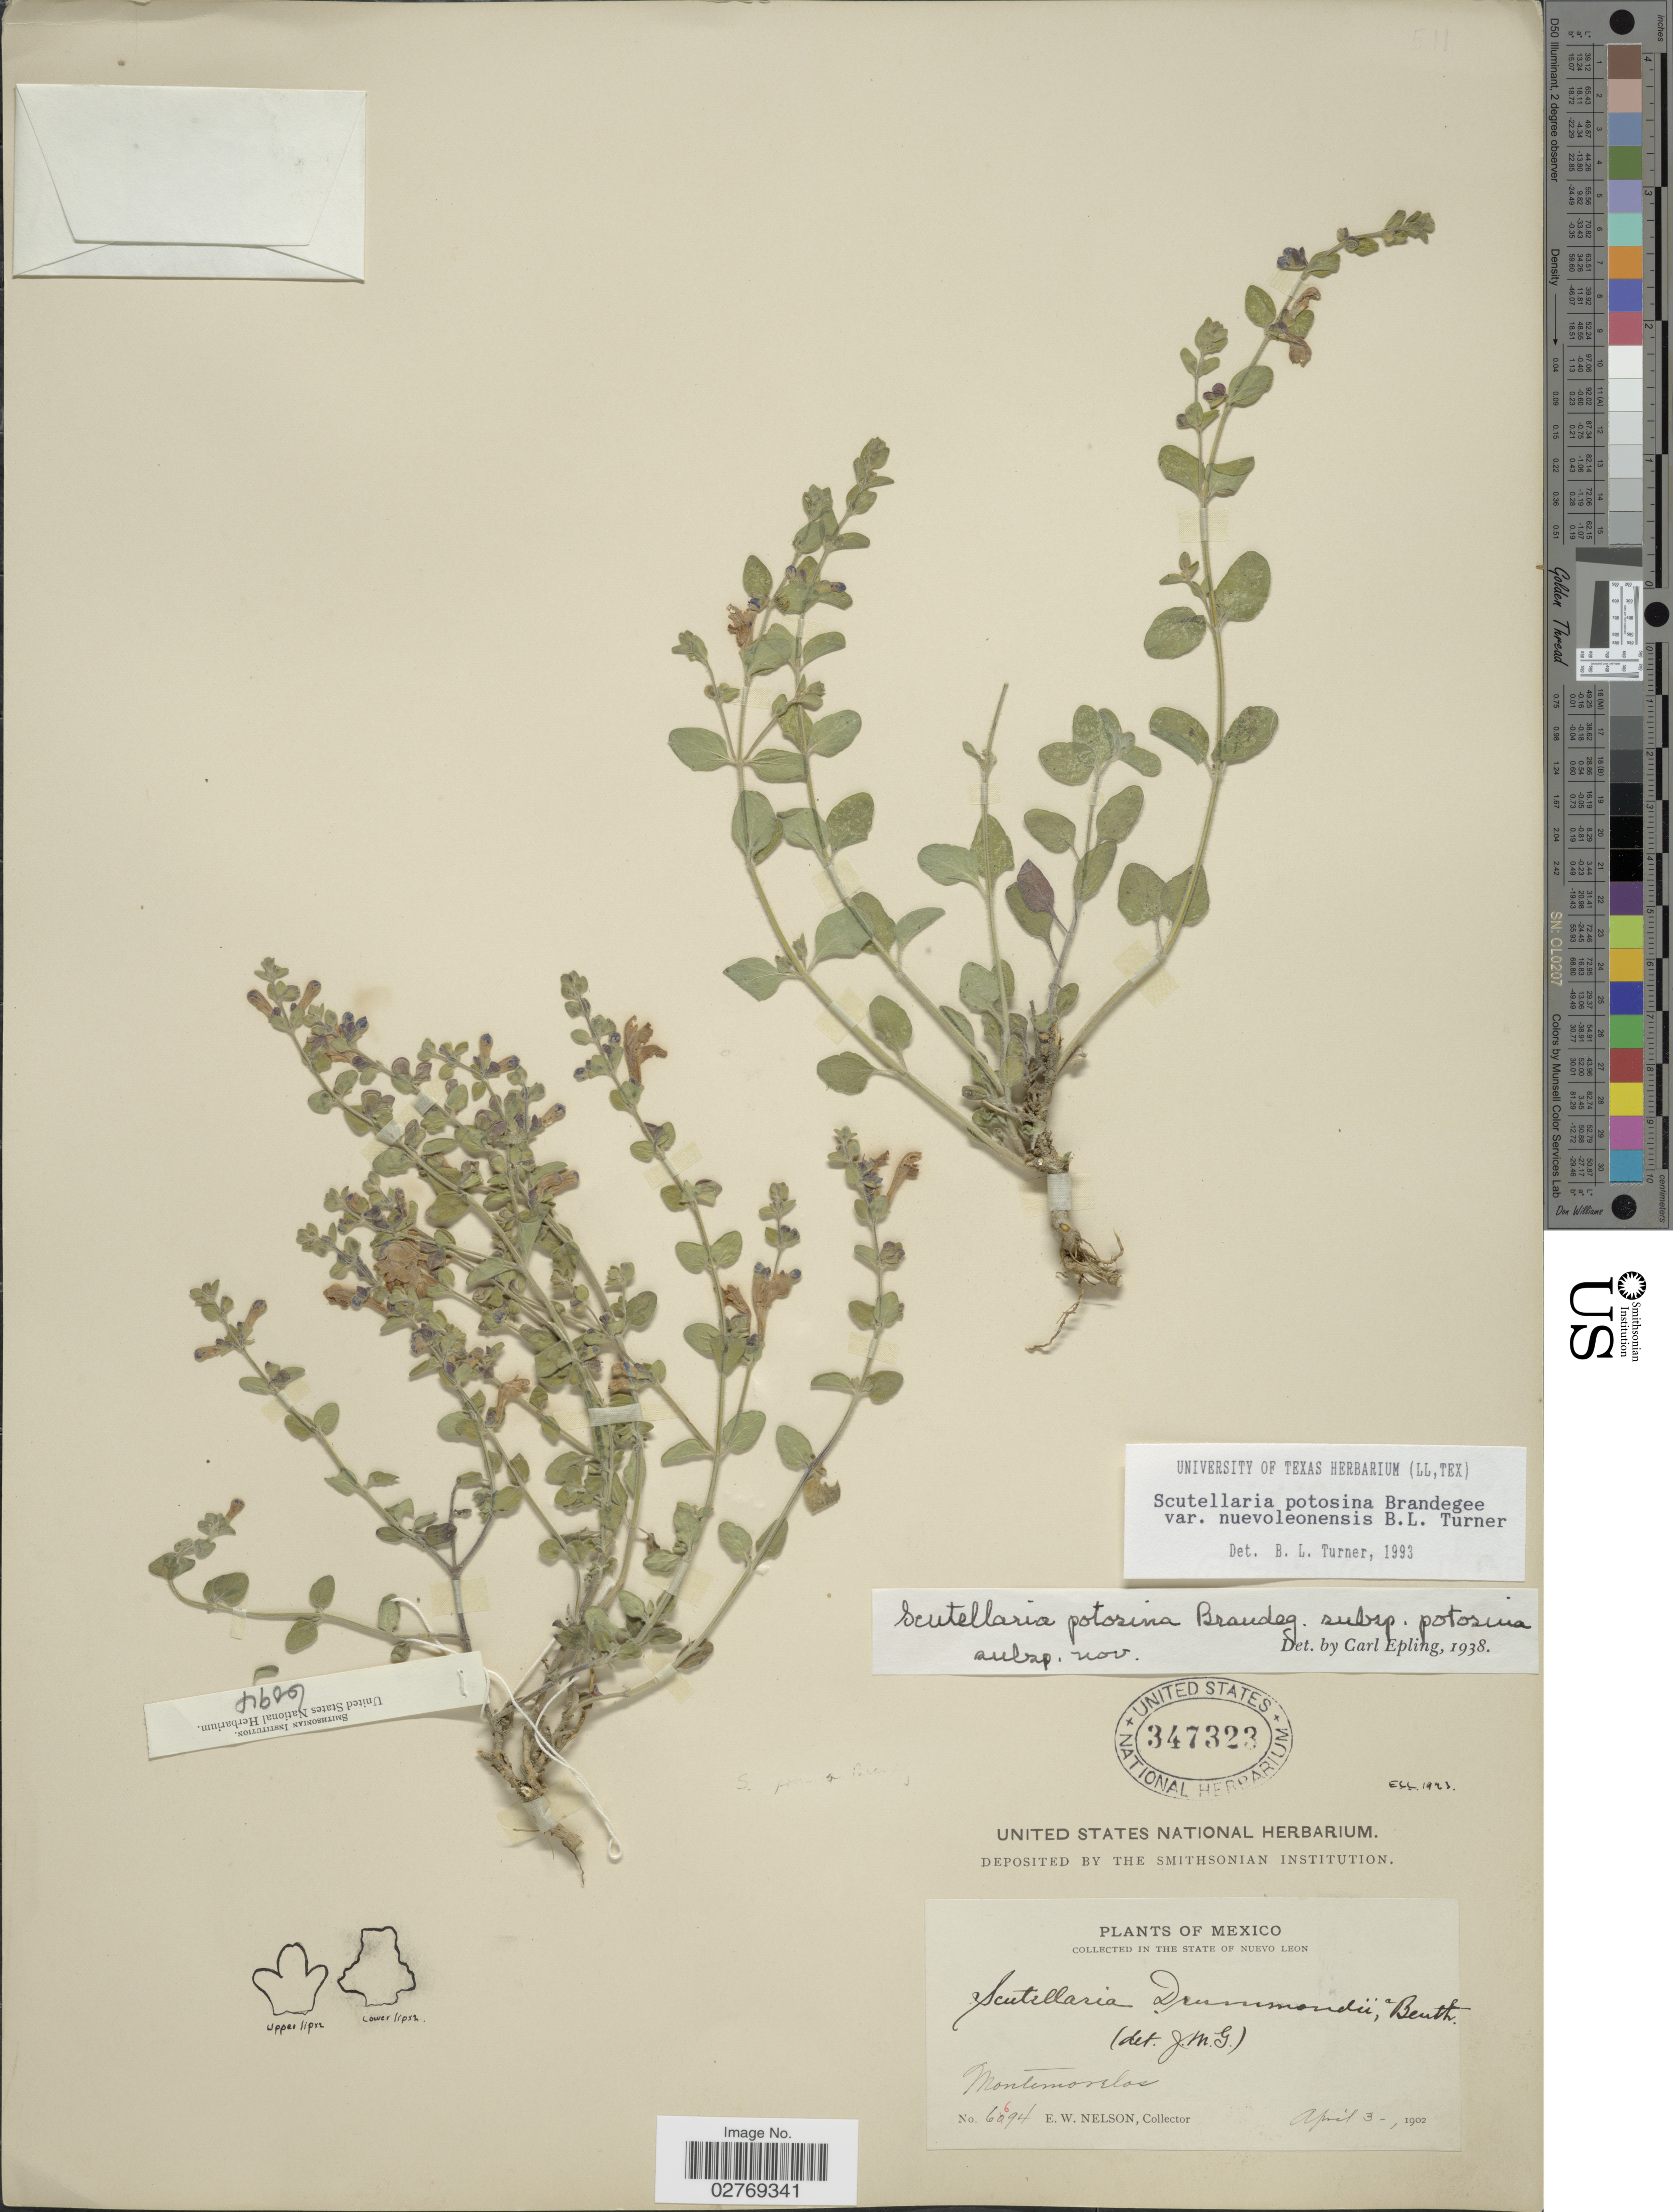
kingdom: Plantae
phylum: Tracheophyta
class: Magnoliopsida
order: Lamiales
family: Lamiaceae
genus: Scutellaria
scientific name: Scutellaria potosina var. nuevoleonensis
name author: Brandegee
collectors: E. W. Nelson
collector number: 6694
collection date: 1902-04-03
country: Mexico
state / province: Nuevo León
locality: Montemorelos.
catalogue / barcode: US 347323